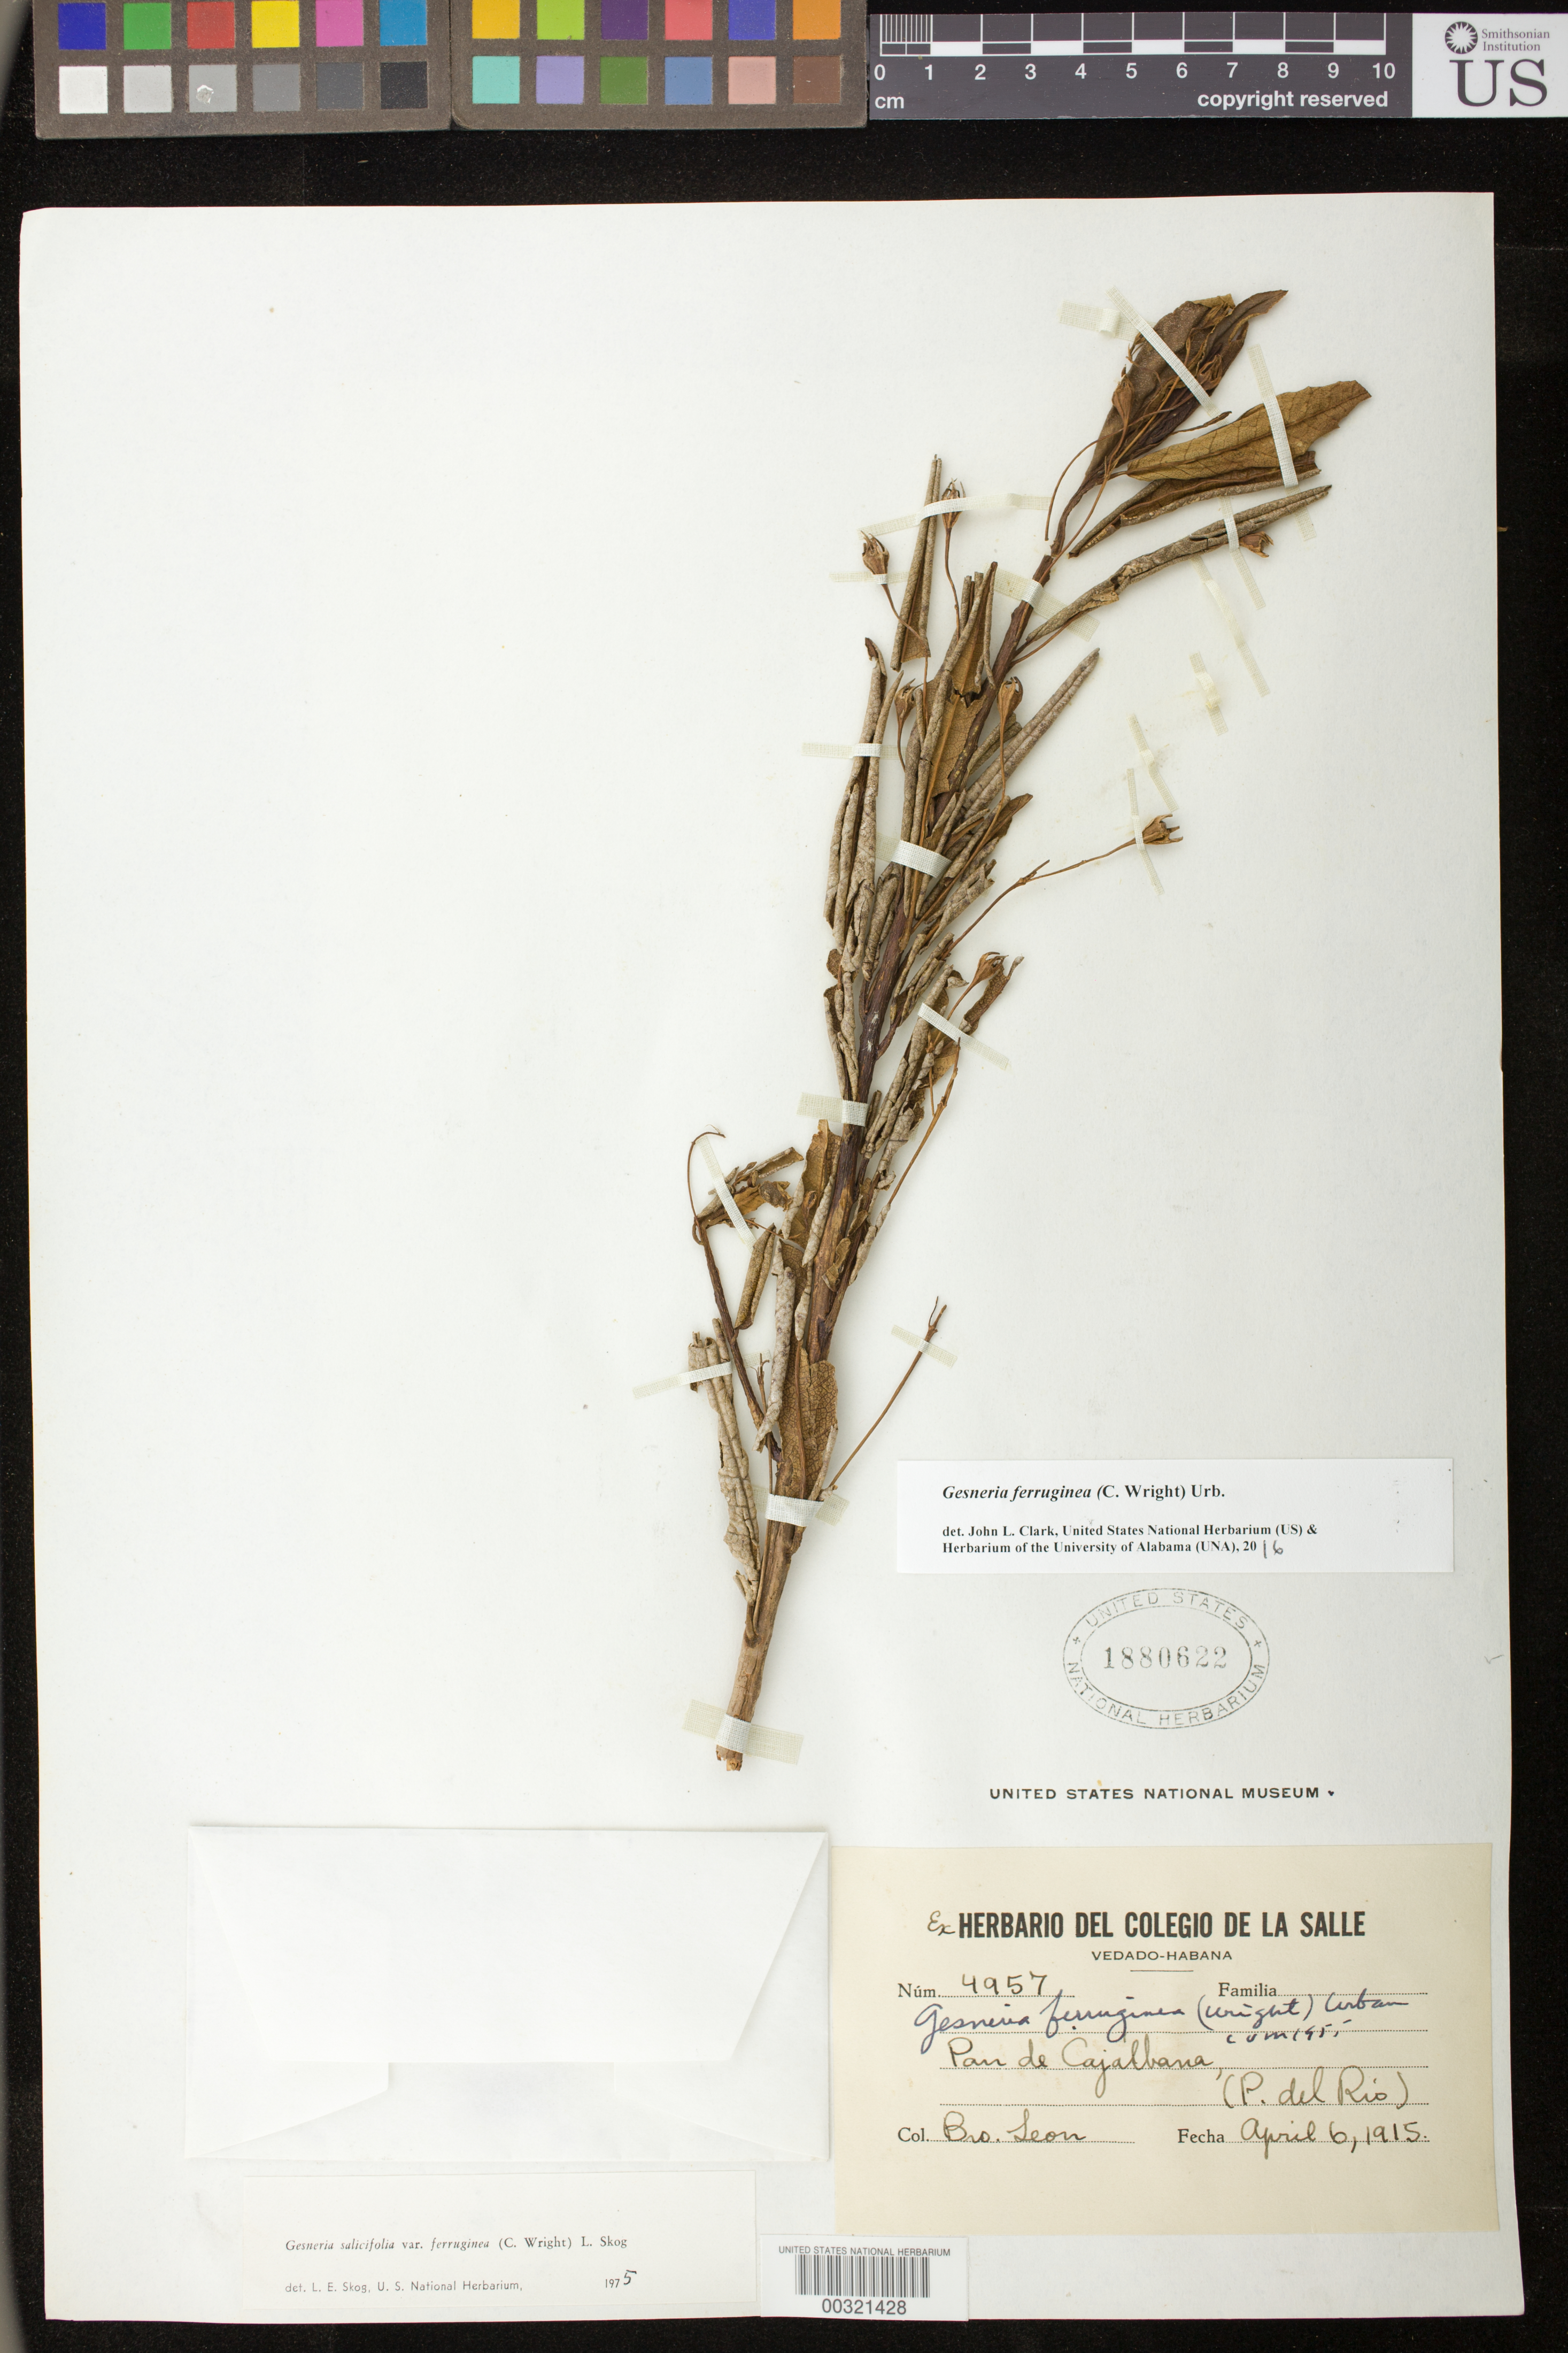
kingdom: Plantae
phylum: Tracheophyta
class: Magnoliopsida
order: Lamiales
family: Gesneriaceae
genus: Gesneria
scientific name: Gesneria ferruginea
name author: (C. Wright in Sauvalle) Urb.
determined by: Clark, J. L., (SEL), The Marie Selby Botanical Garden (UNITED STATES)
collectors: F. Leon & B. Charles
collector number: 4957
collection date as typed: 06 Apr 1915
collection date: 1915-04-06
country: Cuba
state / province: Pinar del Rio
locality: Pan de Cajalbana; on top of Cajalbana, near the waterfall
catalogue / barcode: US 1880622